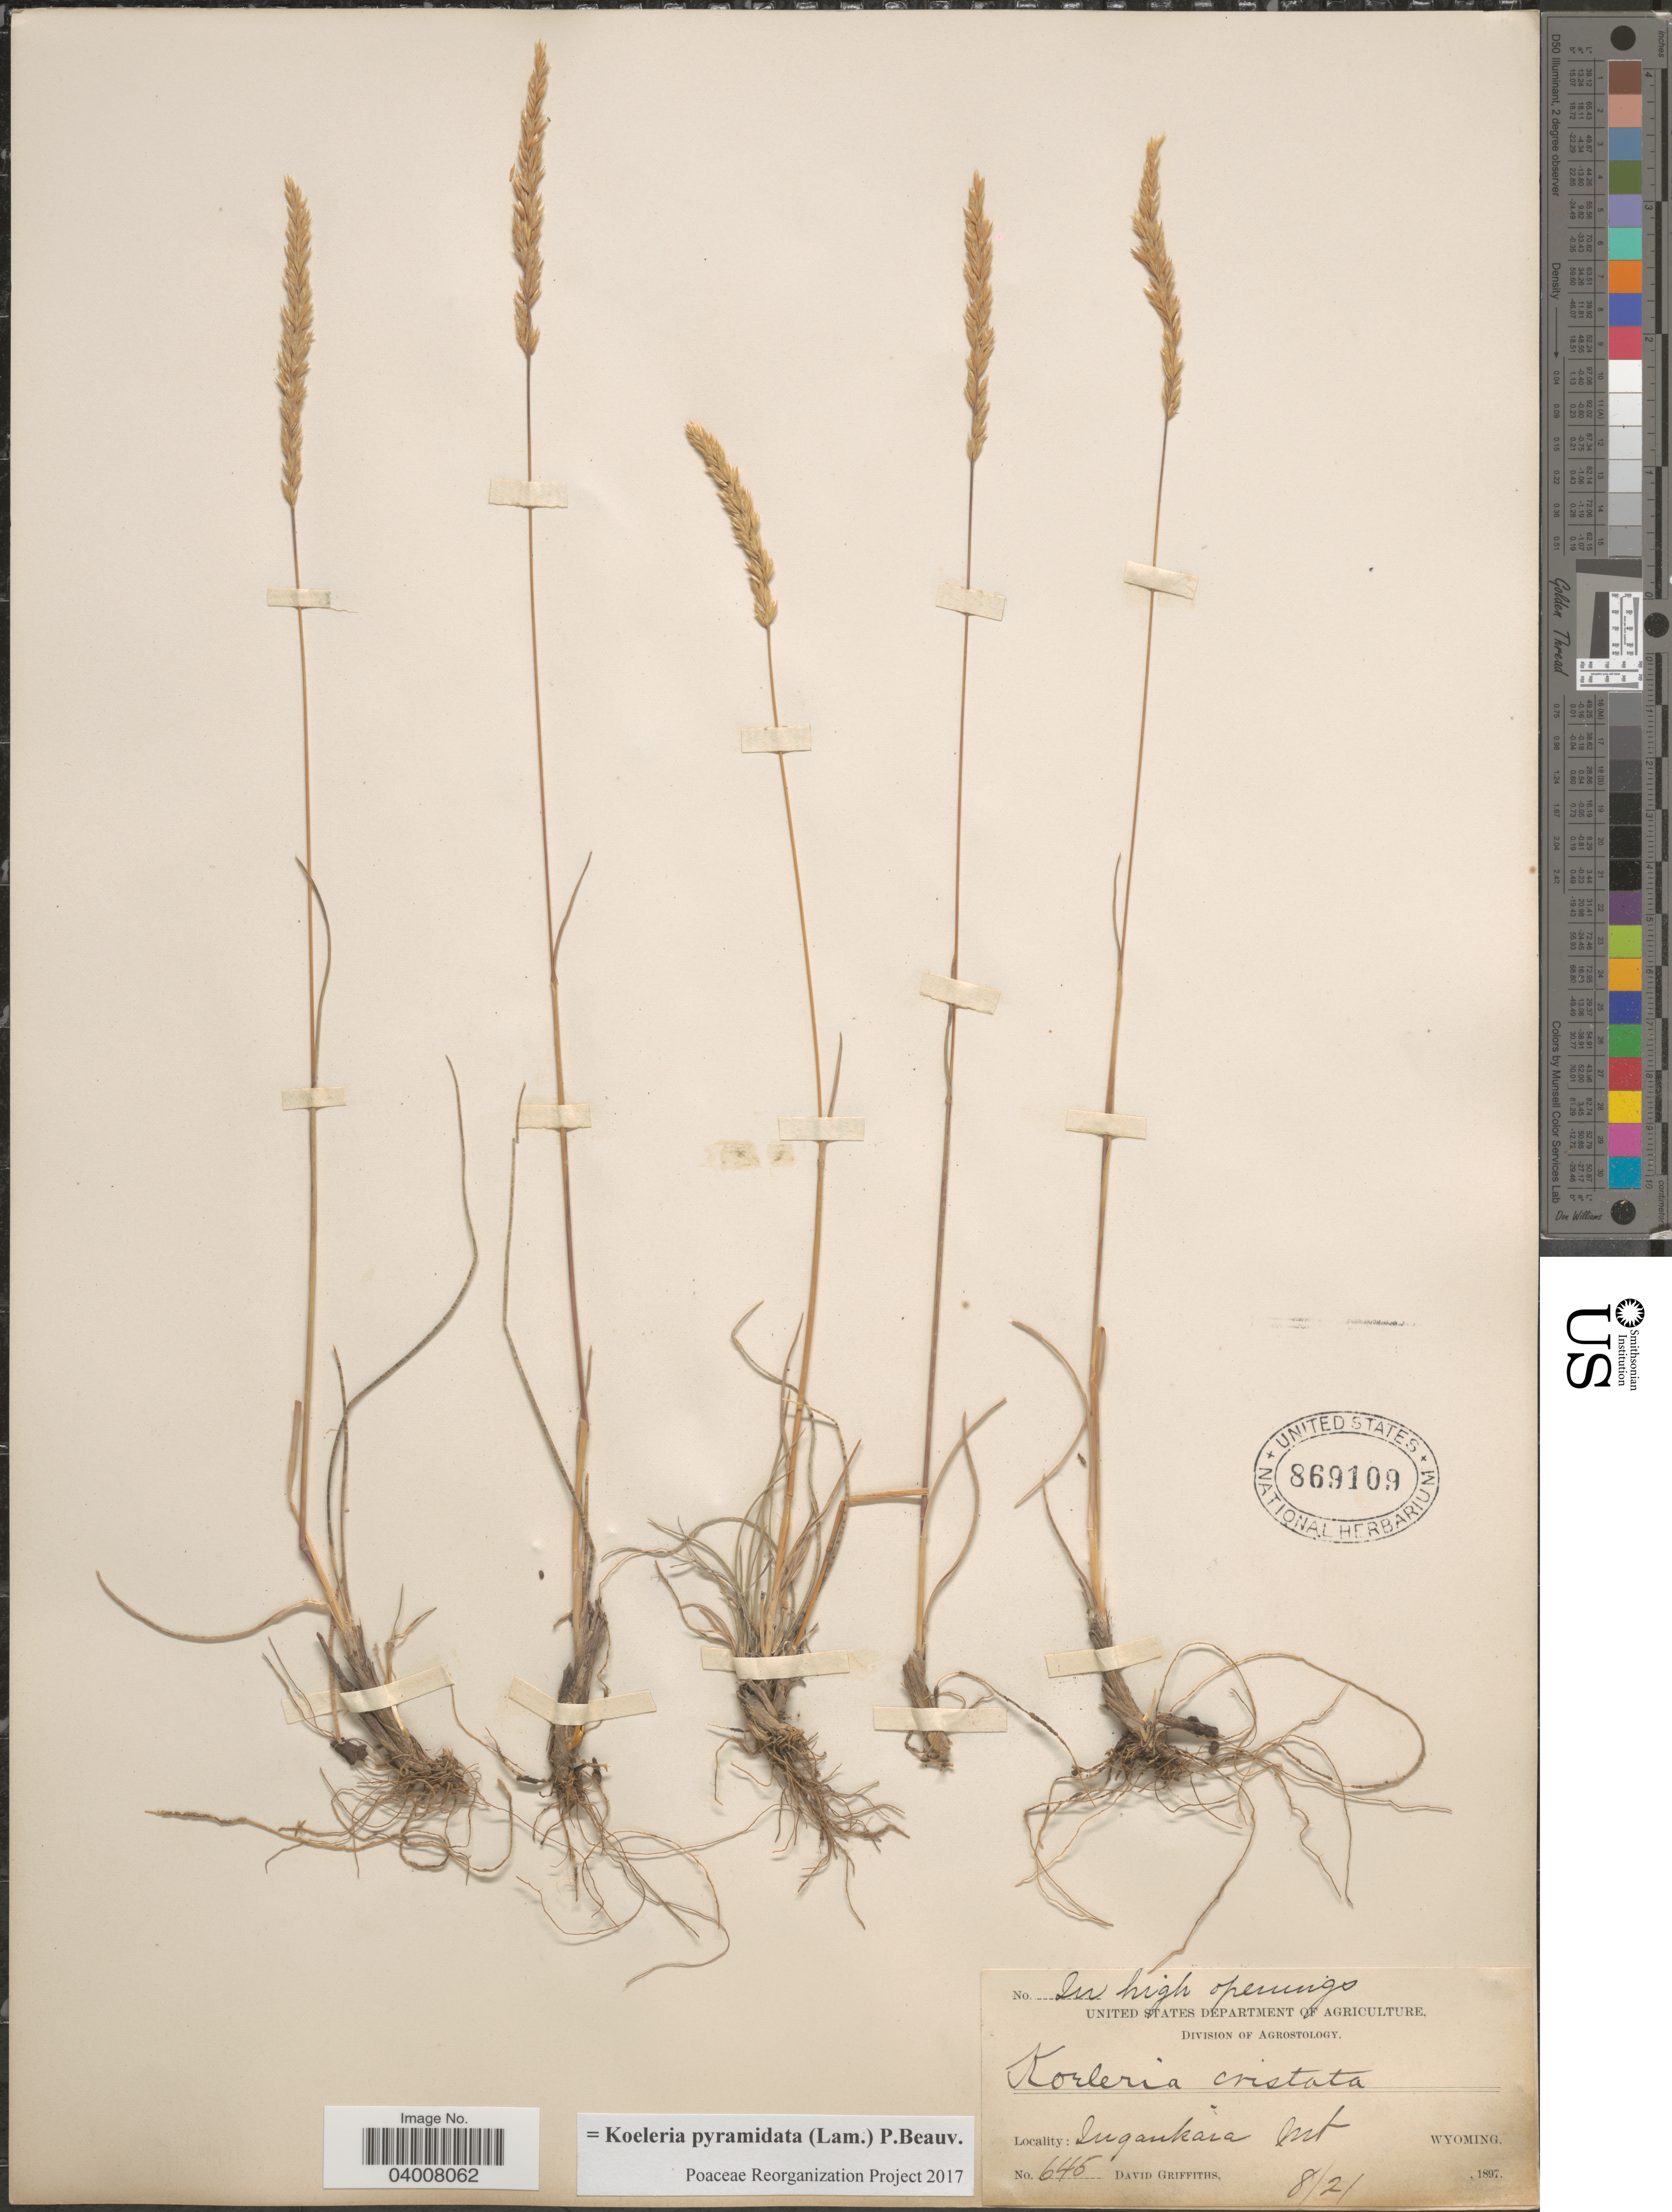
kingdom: Plantae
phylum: Tracheophyta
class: Liliopsida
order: Poales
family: Poaceae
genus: Koeleria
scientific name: Koeleria pyramidata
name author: (Lam.) P. Beauv.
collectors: D. Griffiths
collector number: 645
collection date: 1897-08-21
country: United States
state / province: Wyoming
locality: In high openings, Ingankara Mt. [Inyan Kara Mt.]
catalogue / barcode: US 869109